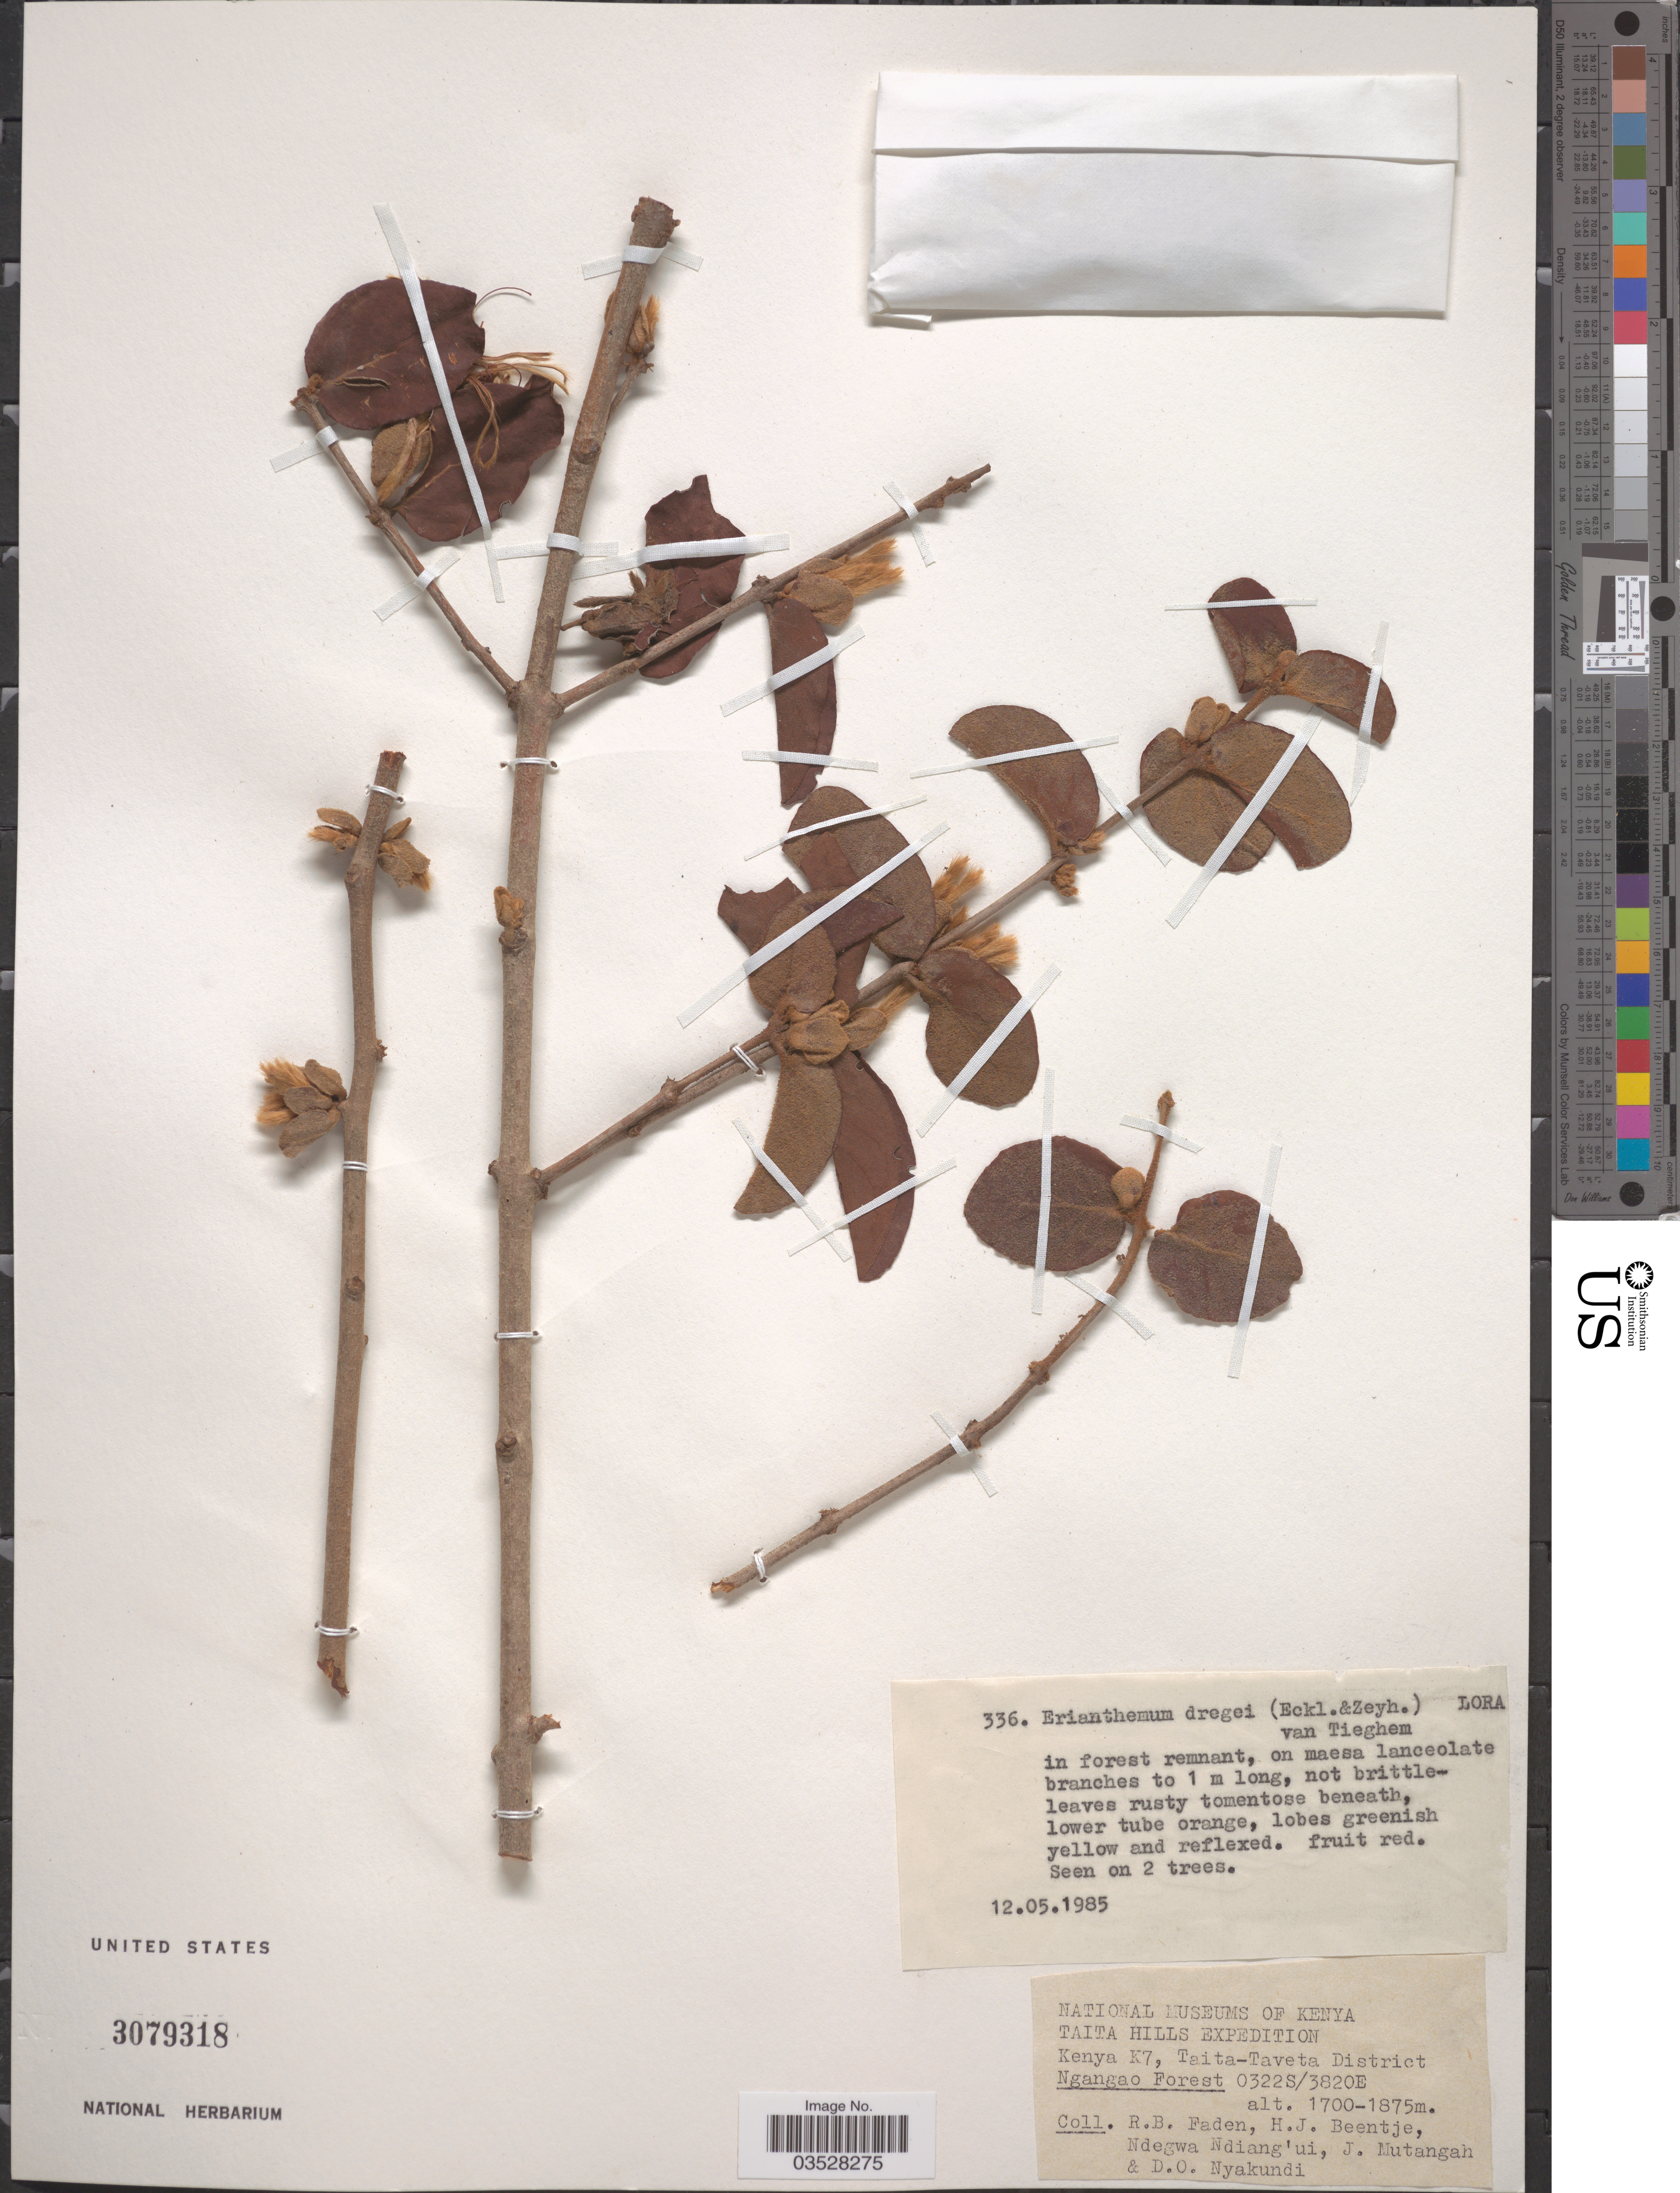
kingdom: Plantae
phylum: Tracheophyta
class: Magnoliopsida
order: Santalales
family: Loranthaceae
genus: Erianthemum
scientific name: Erianthemum dregei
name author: (Eckl. & Zeyh.) Tiegh.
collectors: R. B. Faden, H. J. Beentje, Ndegwa Ndiang'ui, J. Mutangah & D. Nyakundi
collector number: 336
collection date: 1985-05-12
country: Kenya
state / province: Taita Taveta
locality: Taita Hills. Kenya K7, Taita-Taveta District Ngangao Forest.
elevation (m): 1700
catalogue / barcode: US 3079318